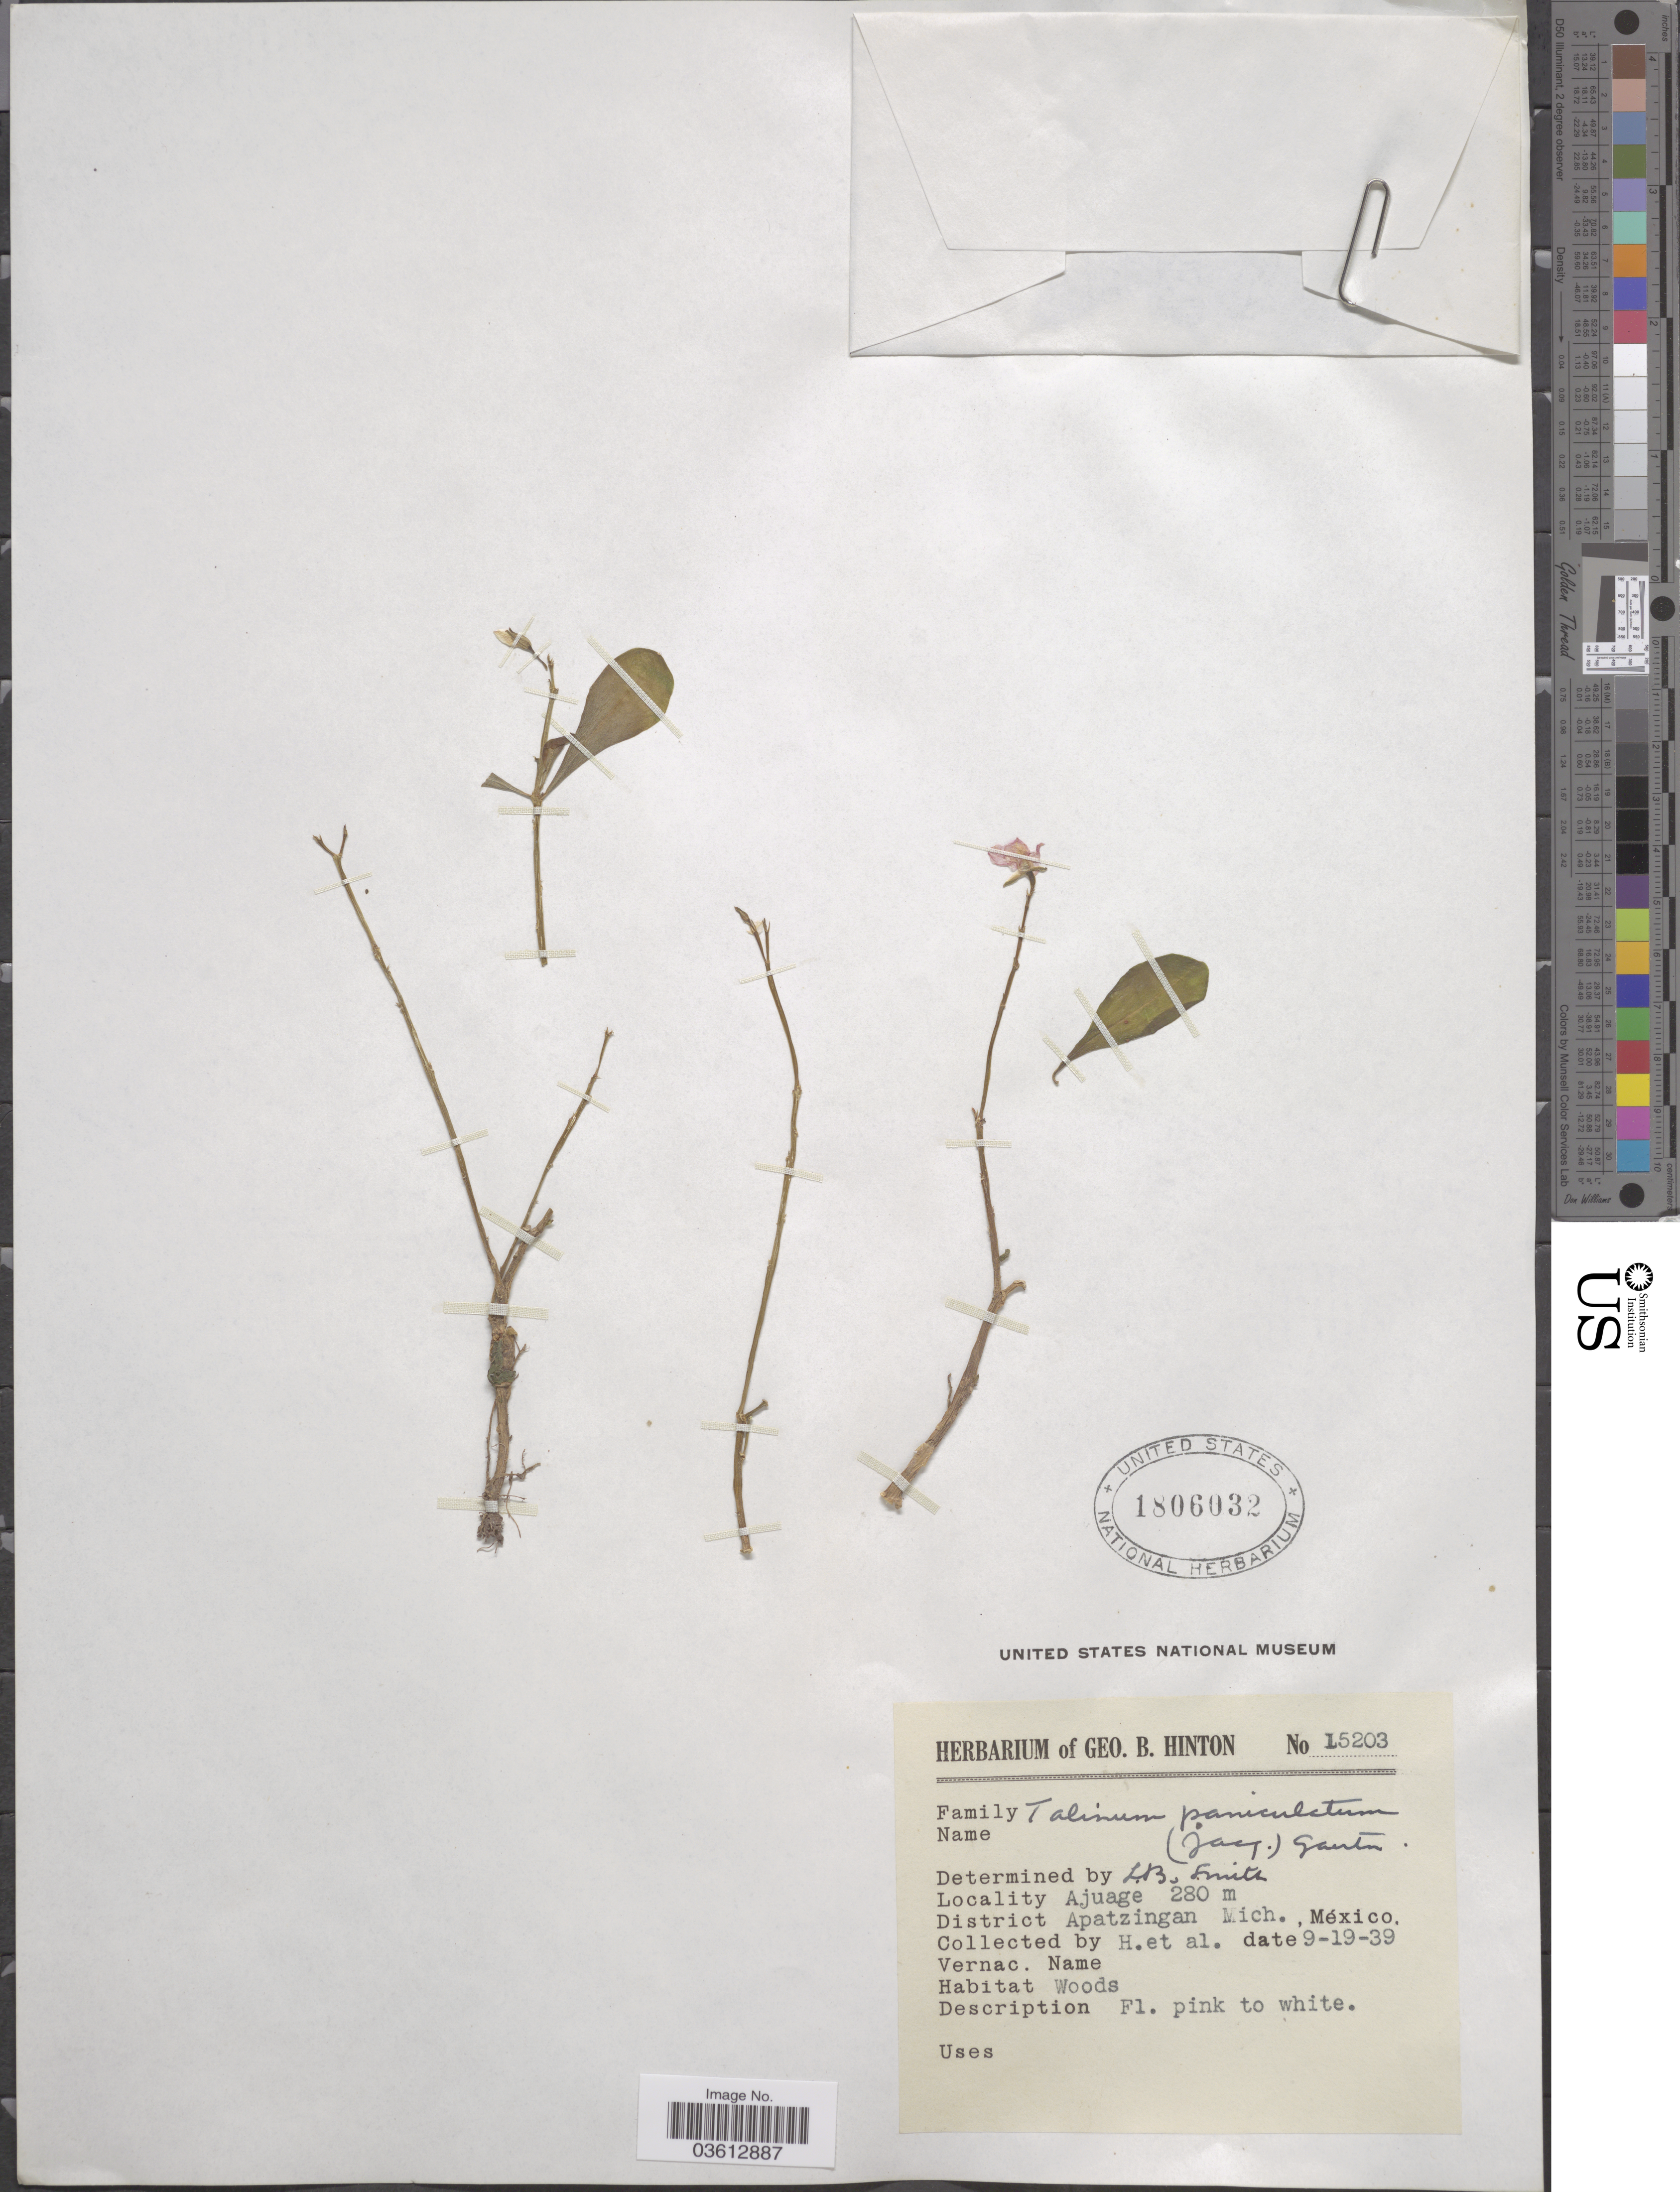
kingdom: Plantae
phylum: Tracheophyta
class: Magnoliopsida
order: Caryophyllales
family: Talinaceae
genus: Talinum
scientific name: Talinum paniculatum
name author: (Jacq.) Gaertn.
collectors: G. B. Hinton & et al.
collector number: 15203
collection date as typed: Transcribed d/m/y: 19/9/39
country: Mexico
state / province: Michoacán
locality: Ajuage. District Apatzingan.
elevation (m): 280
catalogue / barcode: US 1806032